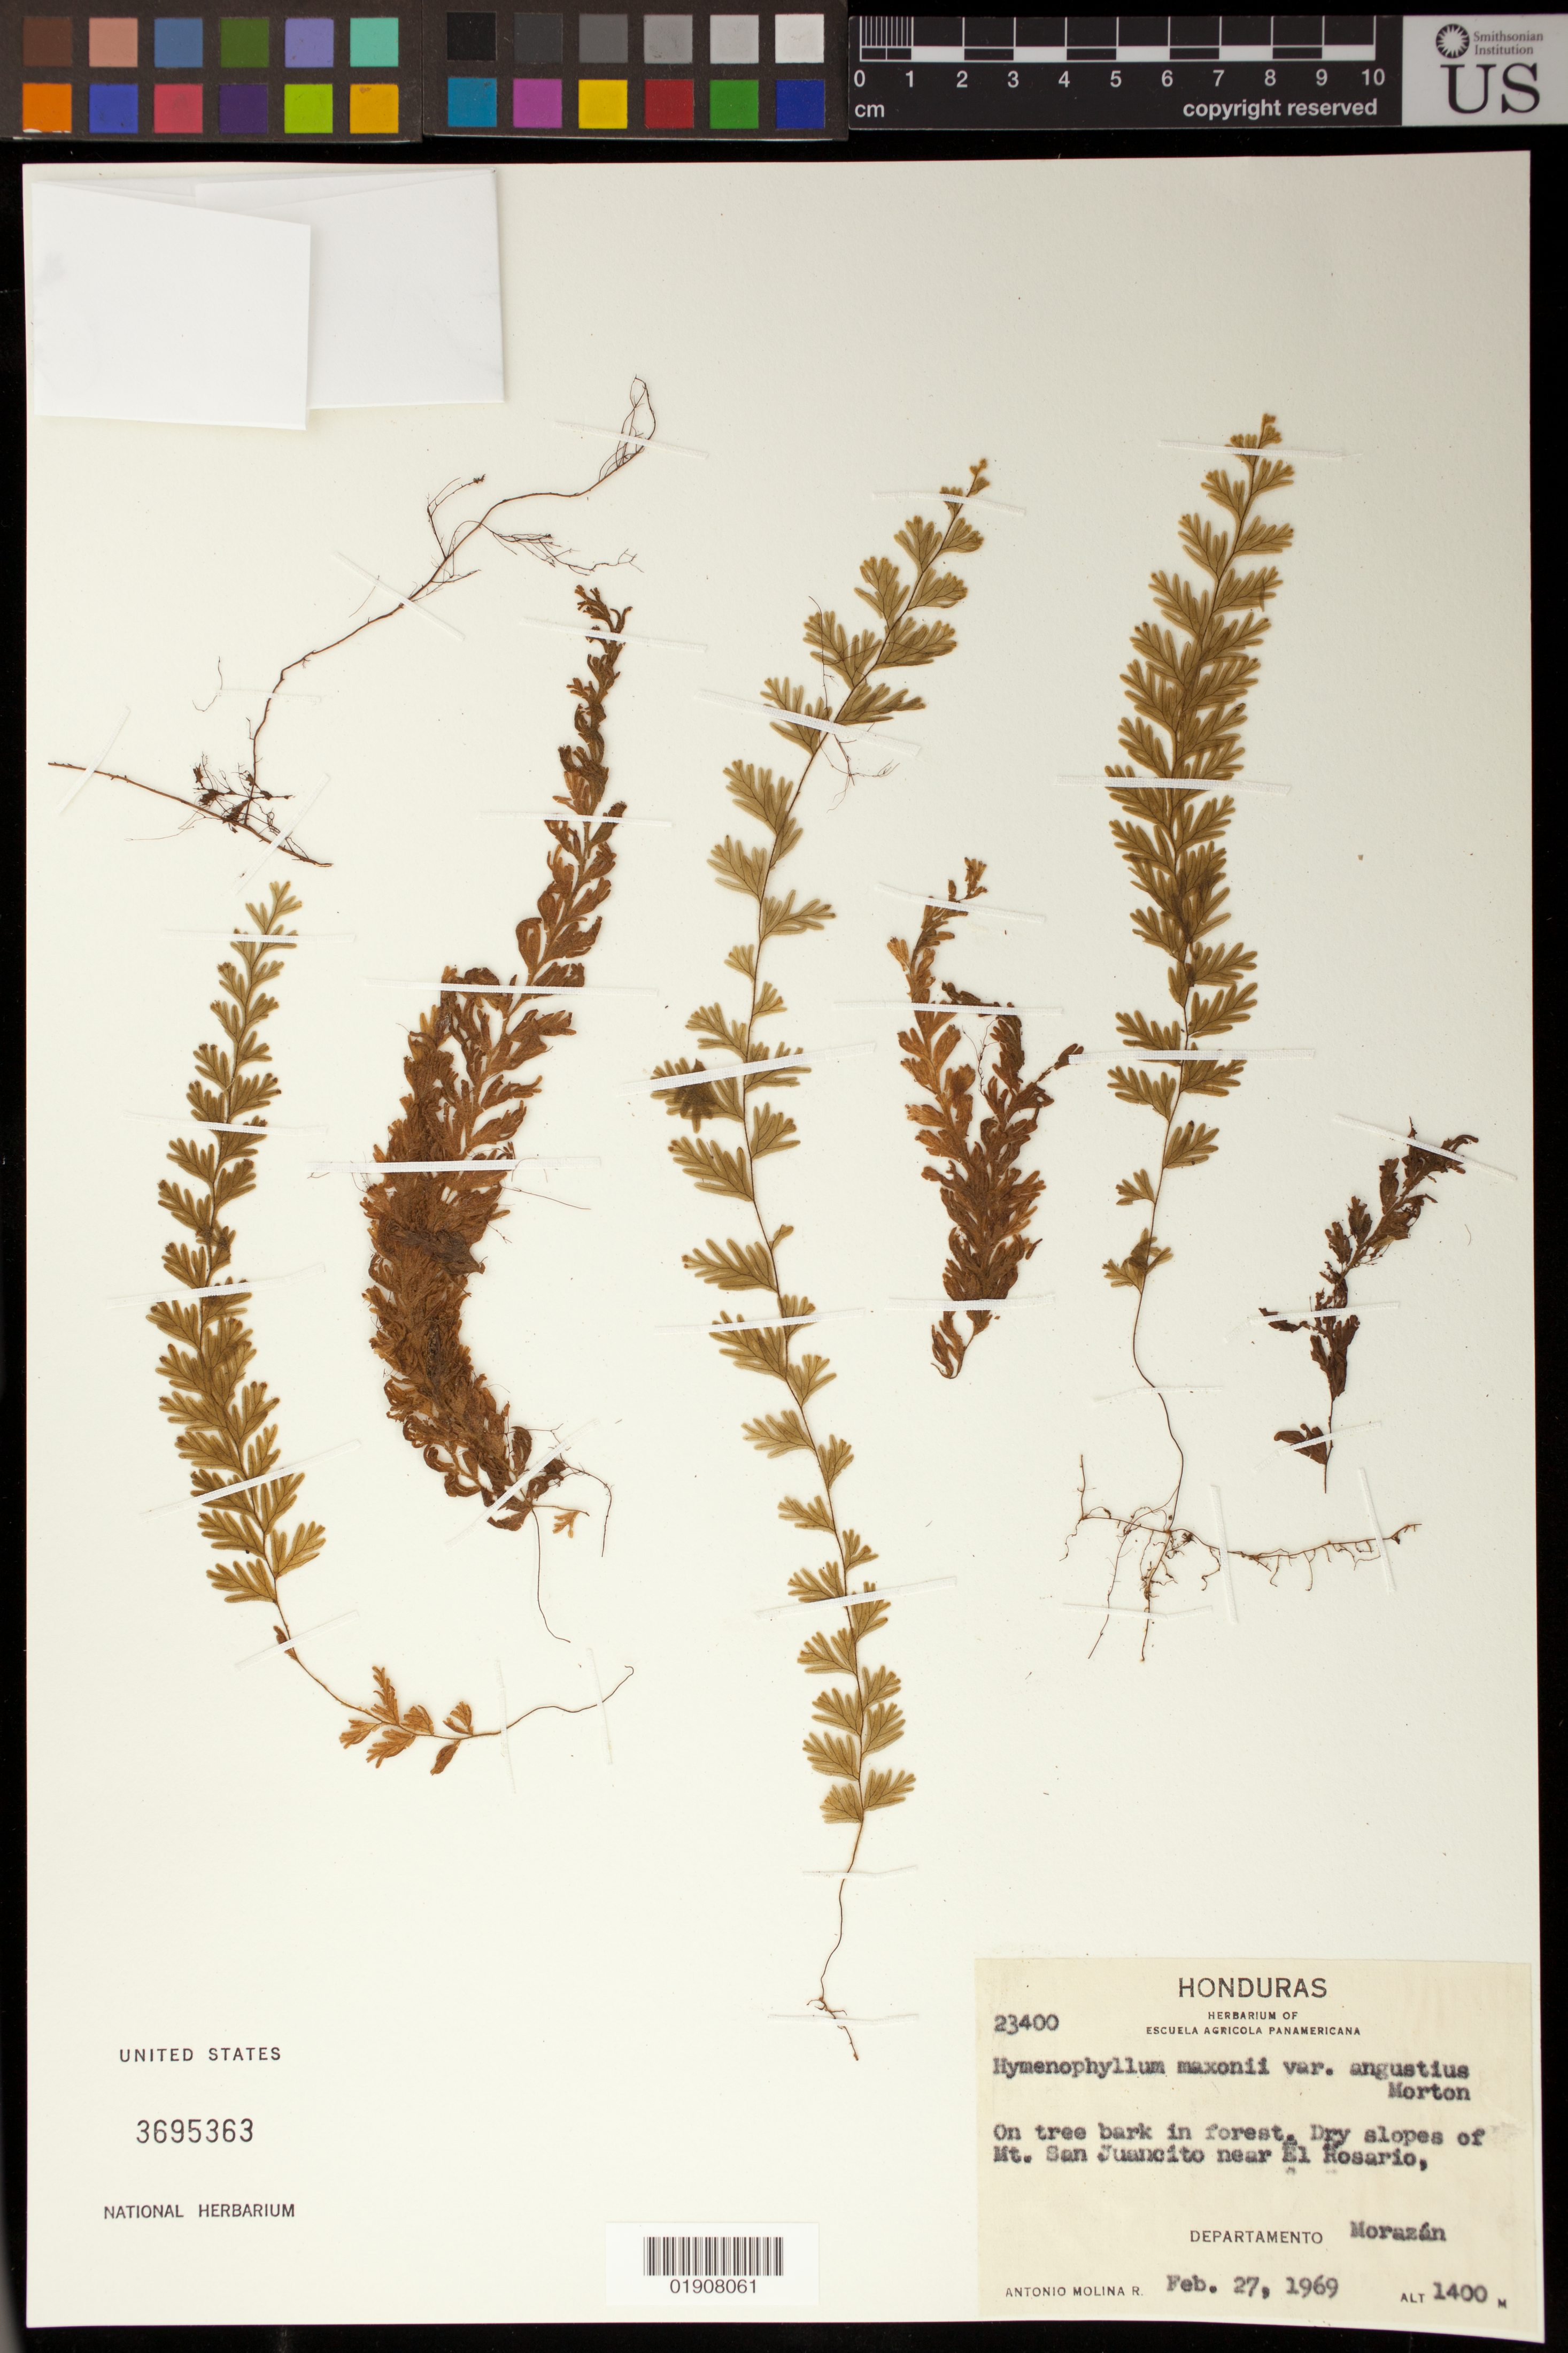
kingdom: Plantae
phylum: Tracheophyta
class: Polypodiopsida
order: Hymenophyllales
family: Hymenophyllaceae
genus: Hymenophyllum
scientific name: Hymenophyllum maxonii var. angustius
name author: C.V. Morton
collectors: A. Molina R.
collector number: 23400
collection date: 1969-02-27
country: Honduras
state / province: Fco. Morazán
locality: Dry slopes of Mt. San Juancito near El Rosario, Departamento Morazan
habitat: On tree bark in forest.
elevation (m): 1400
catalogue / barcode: US 3695363